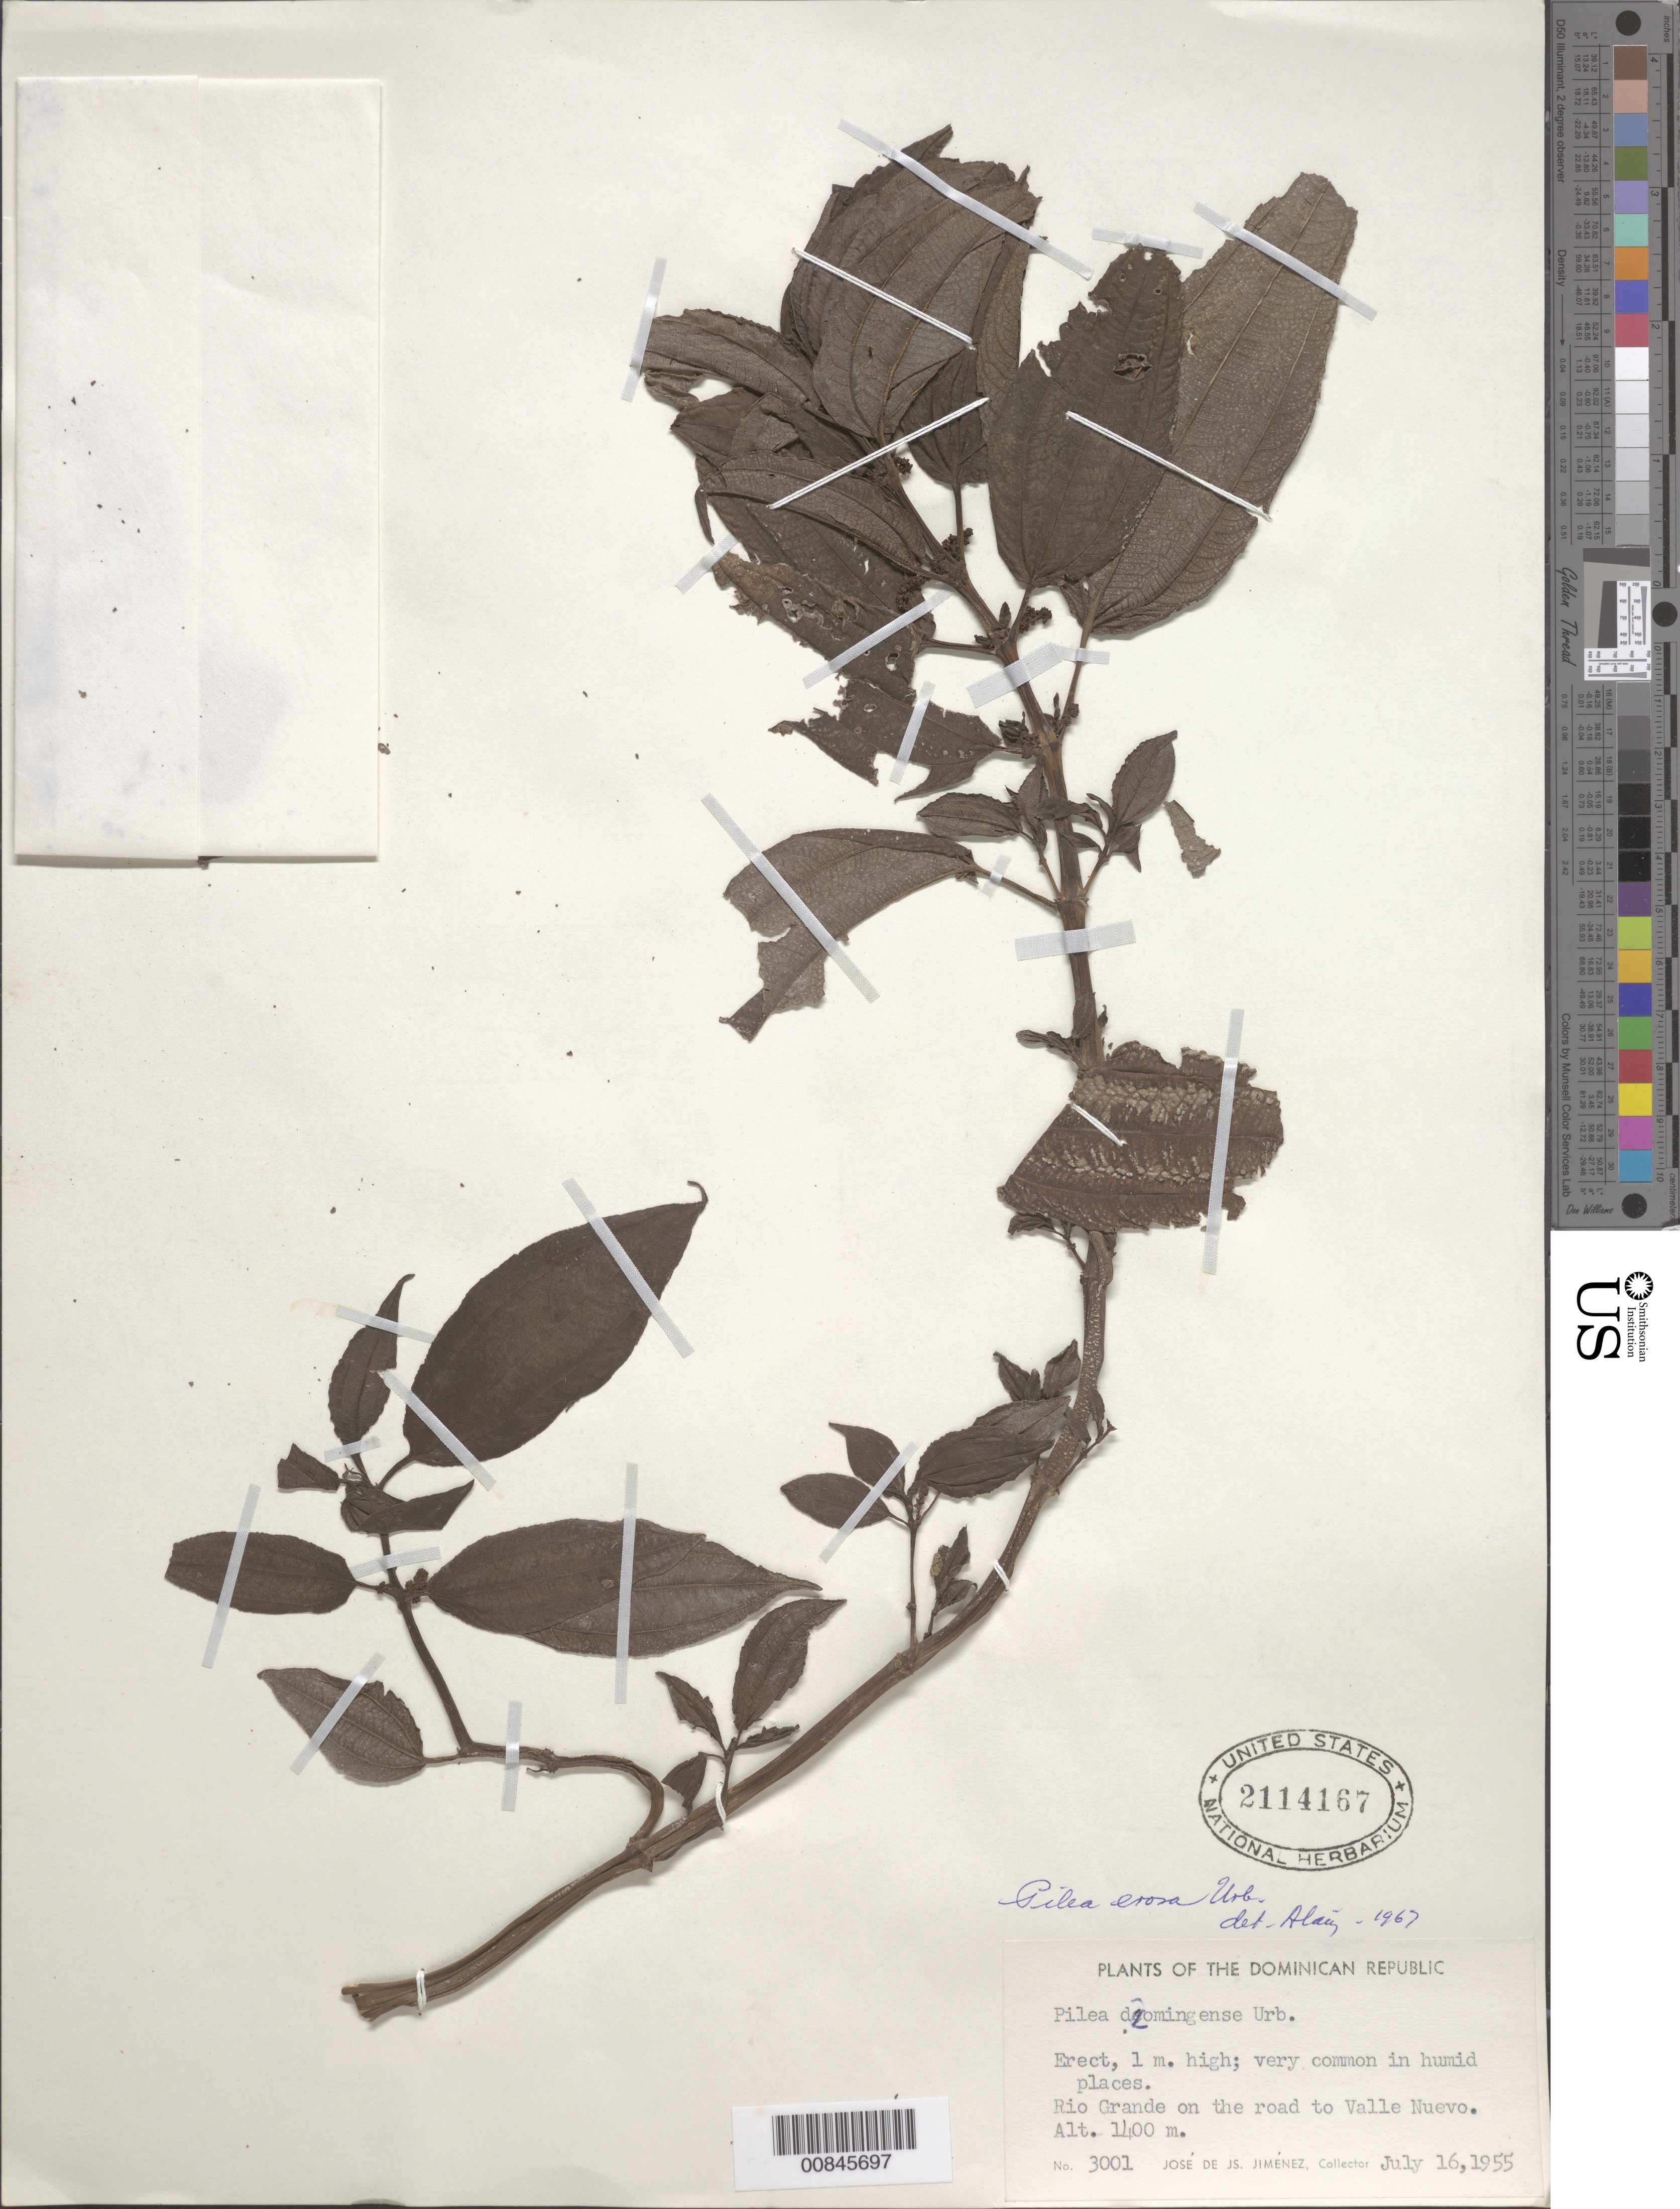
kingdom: Plantae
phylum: Tracheophyta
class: Magnoliopsida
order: Rosales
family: Urticaceae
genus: Pilea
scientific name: Pilea erosa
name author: Urb.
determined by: Liogier, Alain H.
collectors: J. J. Jiménez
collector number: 3001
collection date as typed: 16 Jul 1955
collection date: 1955-07-16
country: Dominican Republic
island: Hispaniola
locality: Río Grande on the road to Valle Nuevo.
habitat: Very common in humid places.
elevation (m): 1400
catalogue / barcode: US 2114167